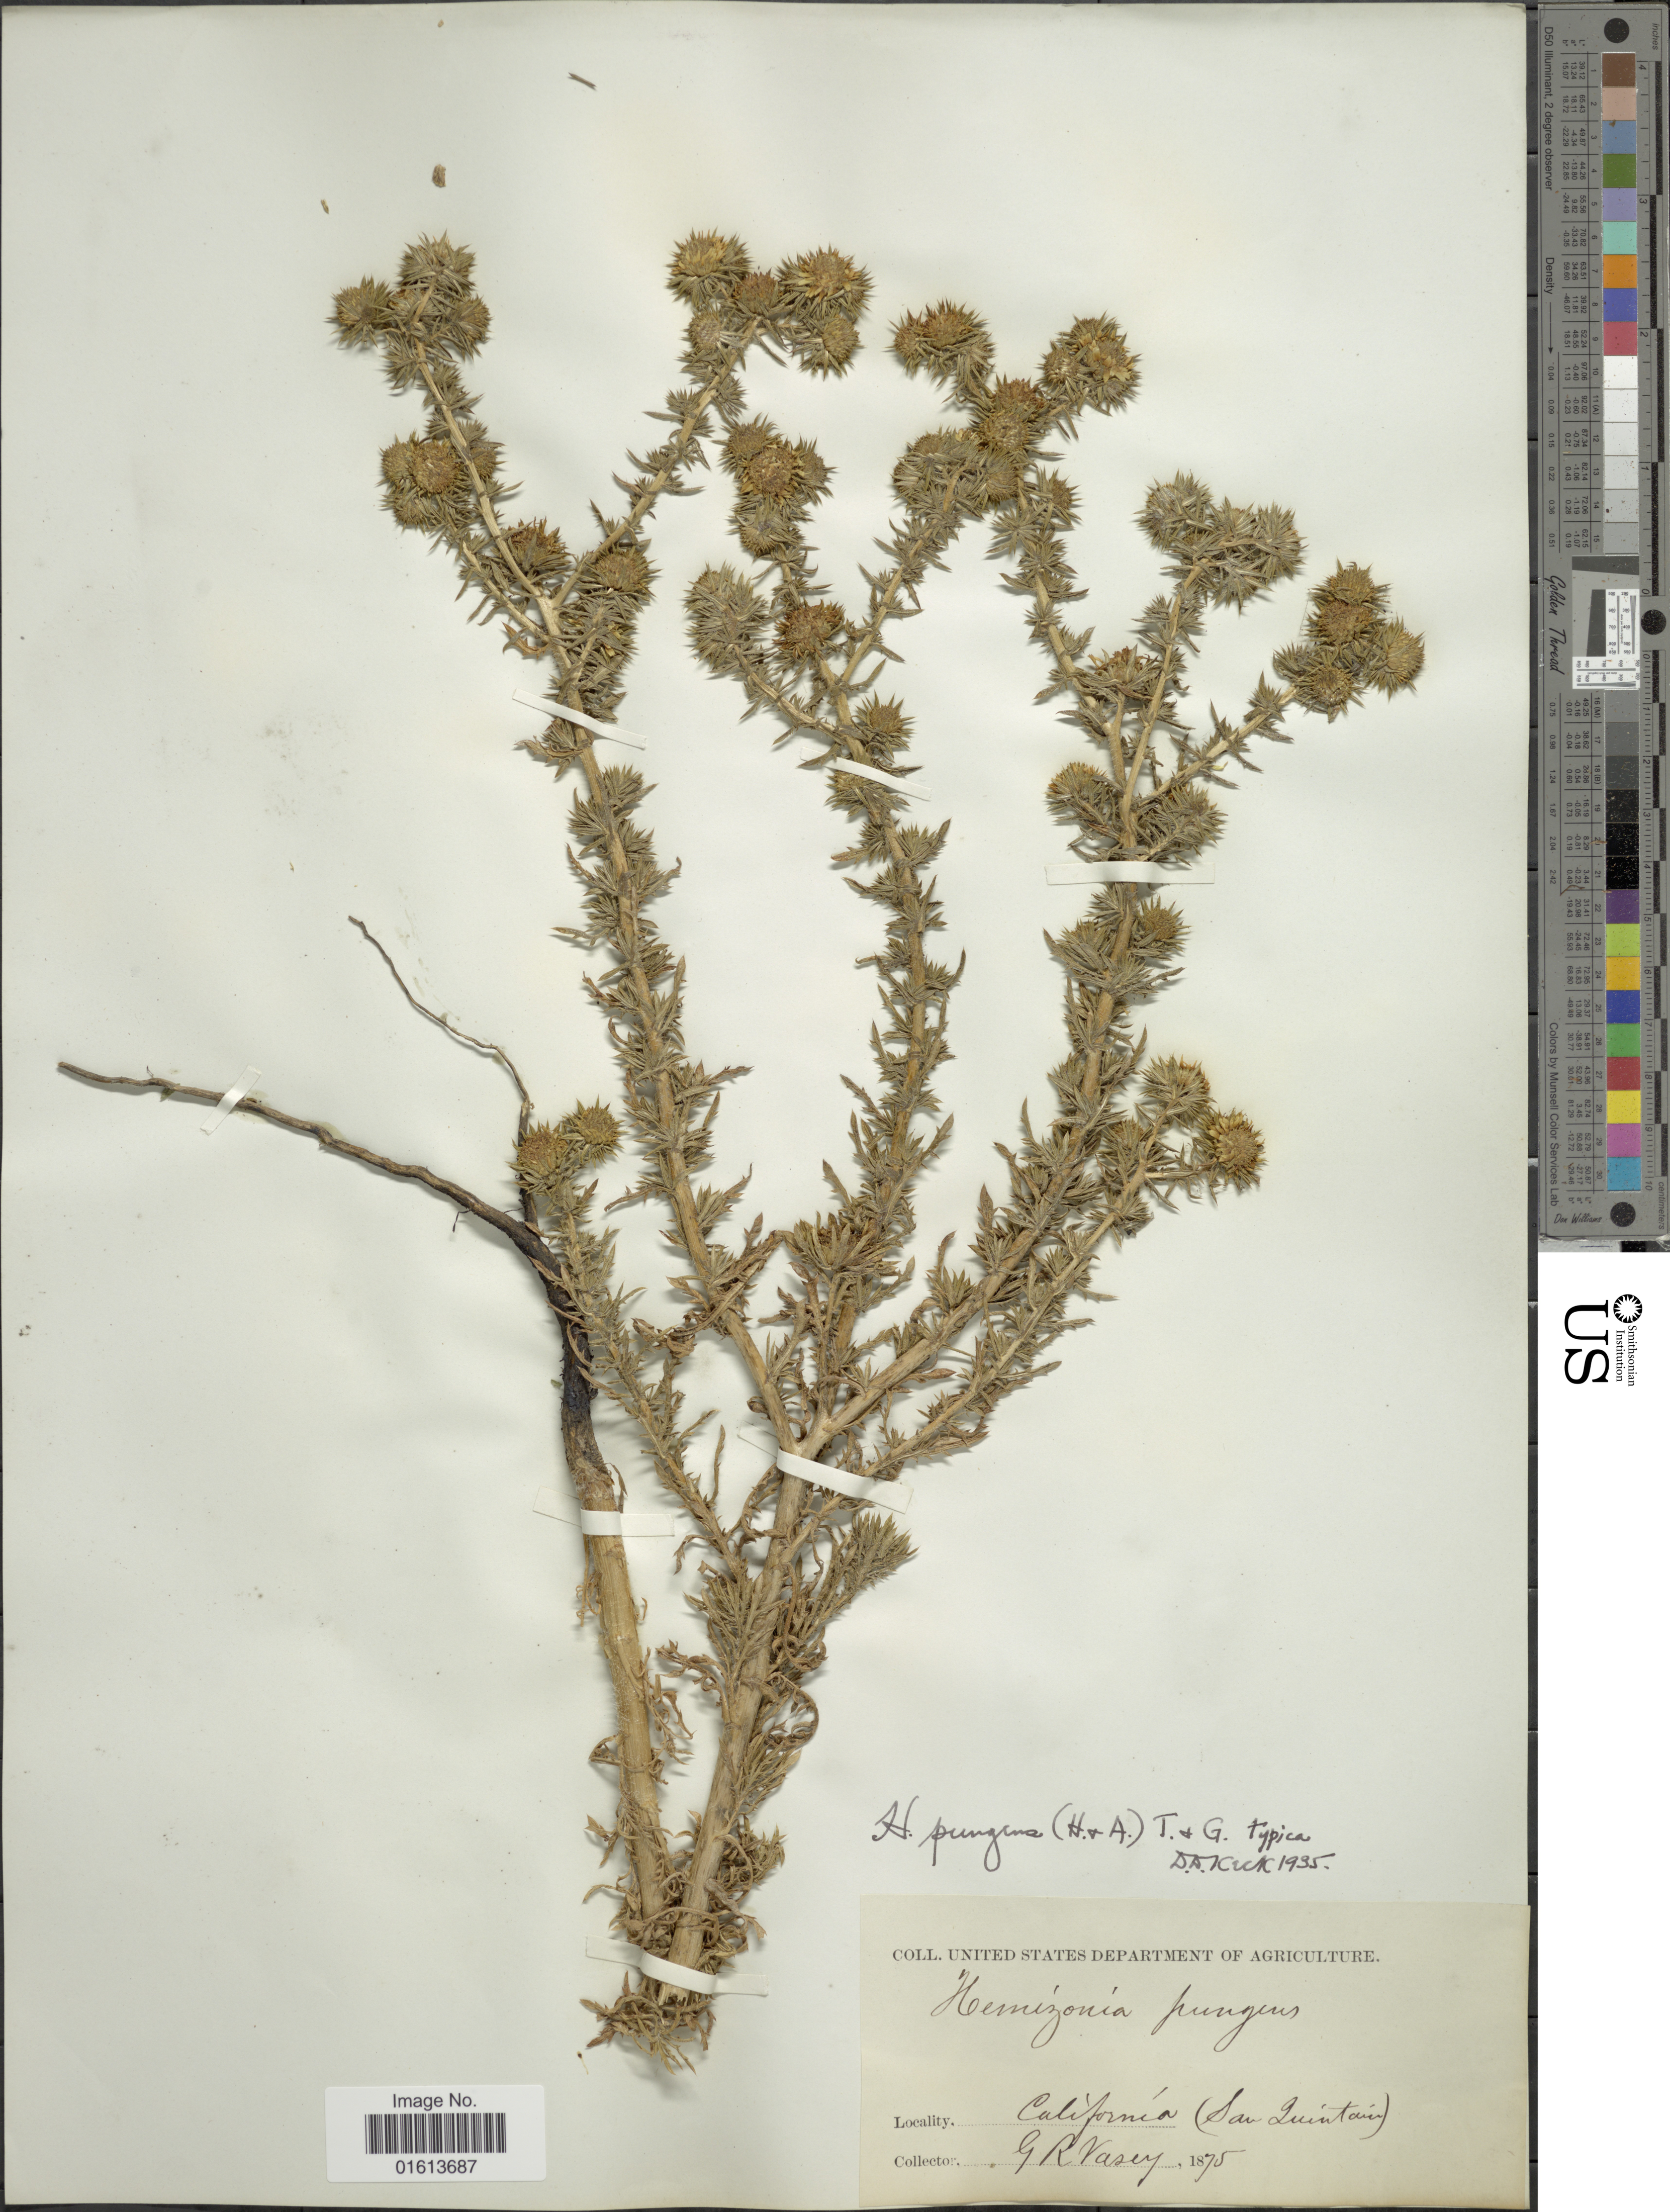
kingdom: Plantae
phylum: Tracheophyta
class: Magnoliopsida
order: Asterales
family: Asteraceae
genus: Centromadia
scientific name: Centromadia pungens subsp. pungens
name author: Hook. & Arn.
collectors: G. R. Vasey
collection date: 1875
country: United States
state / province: California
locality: California, (San Quintain)